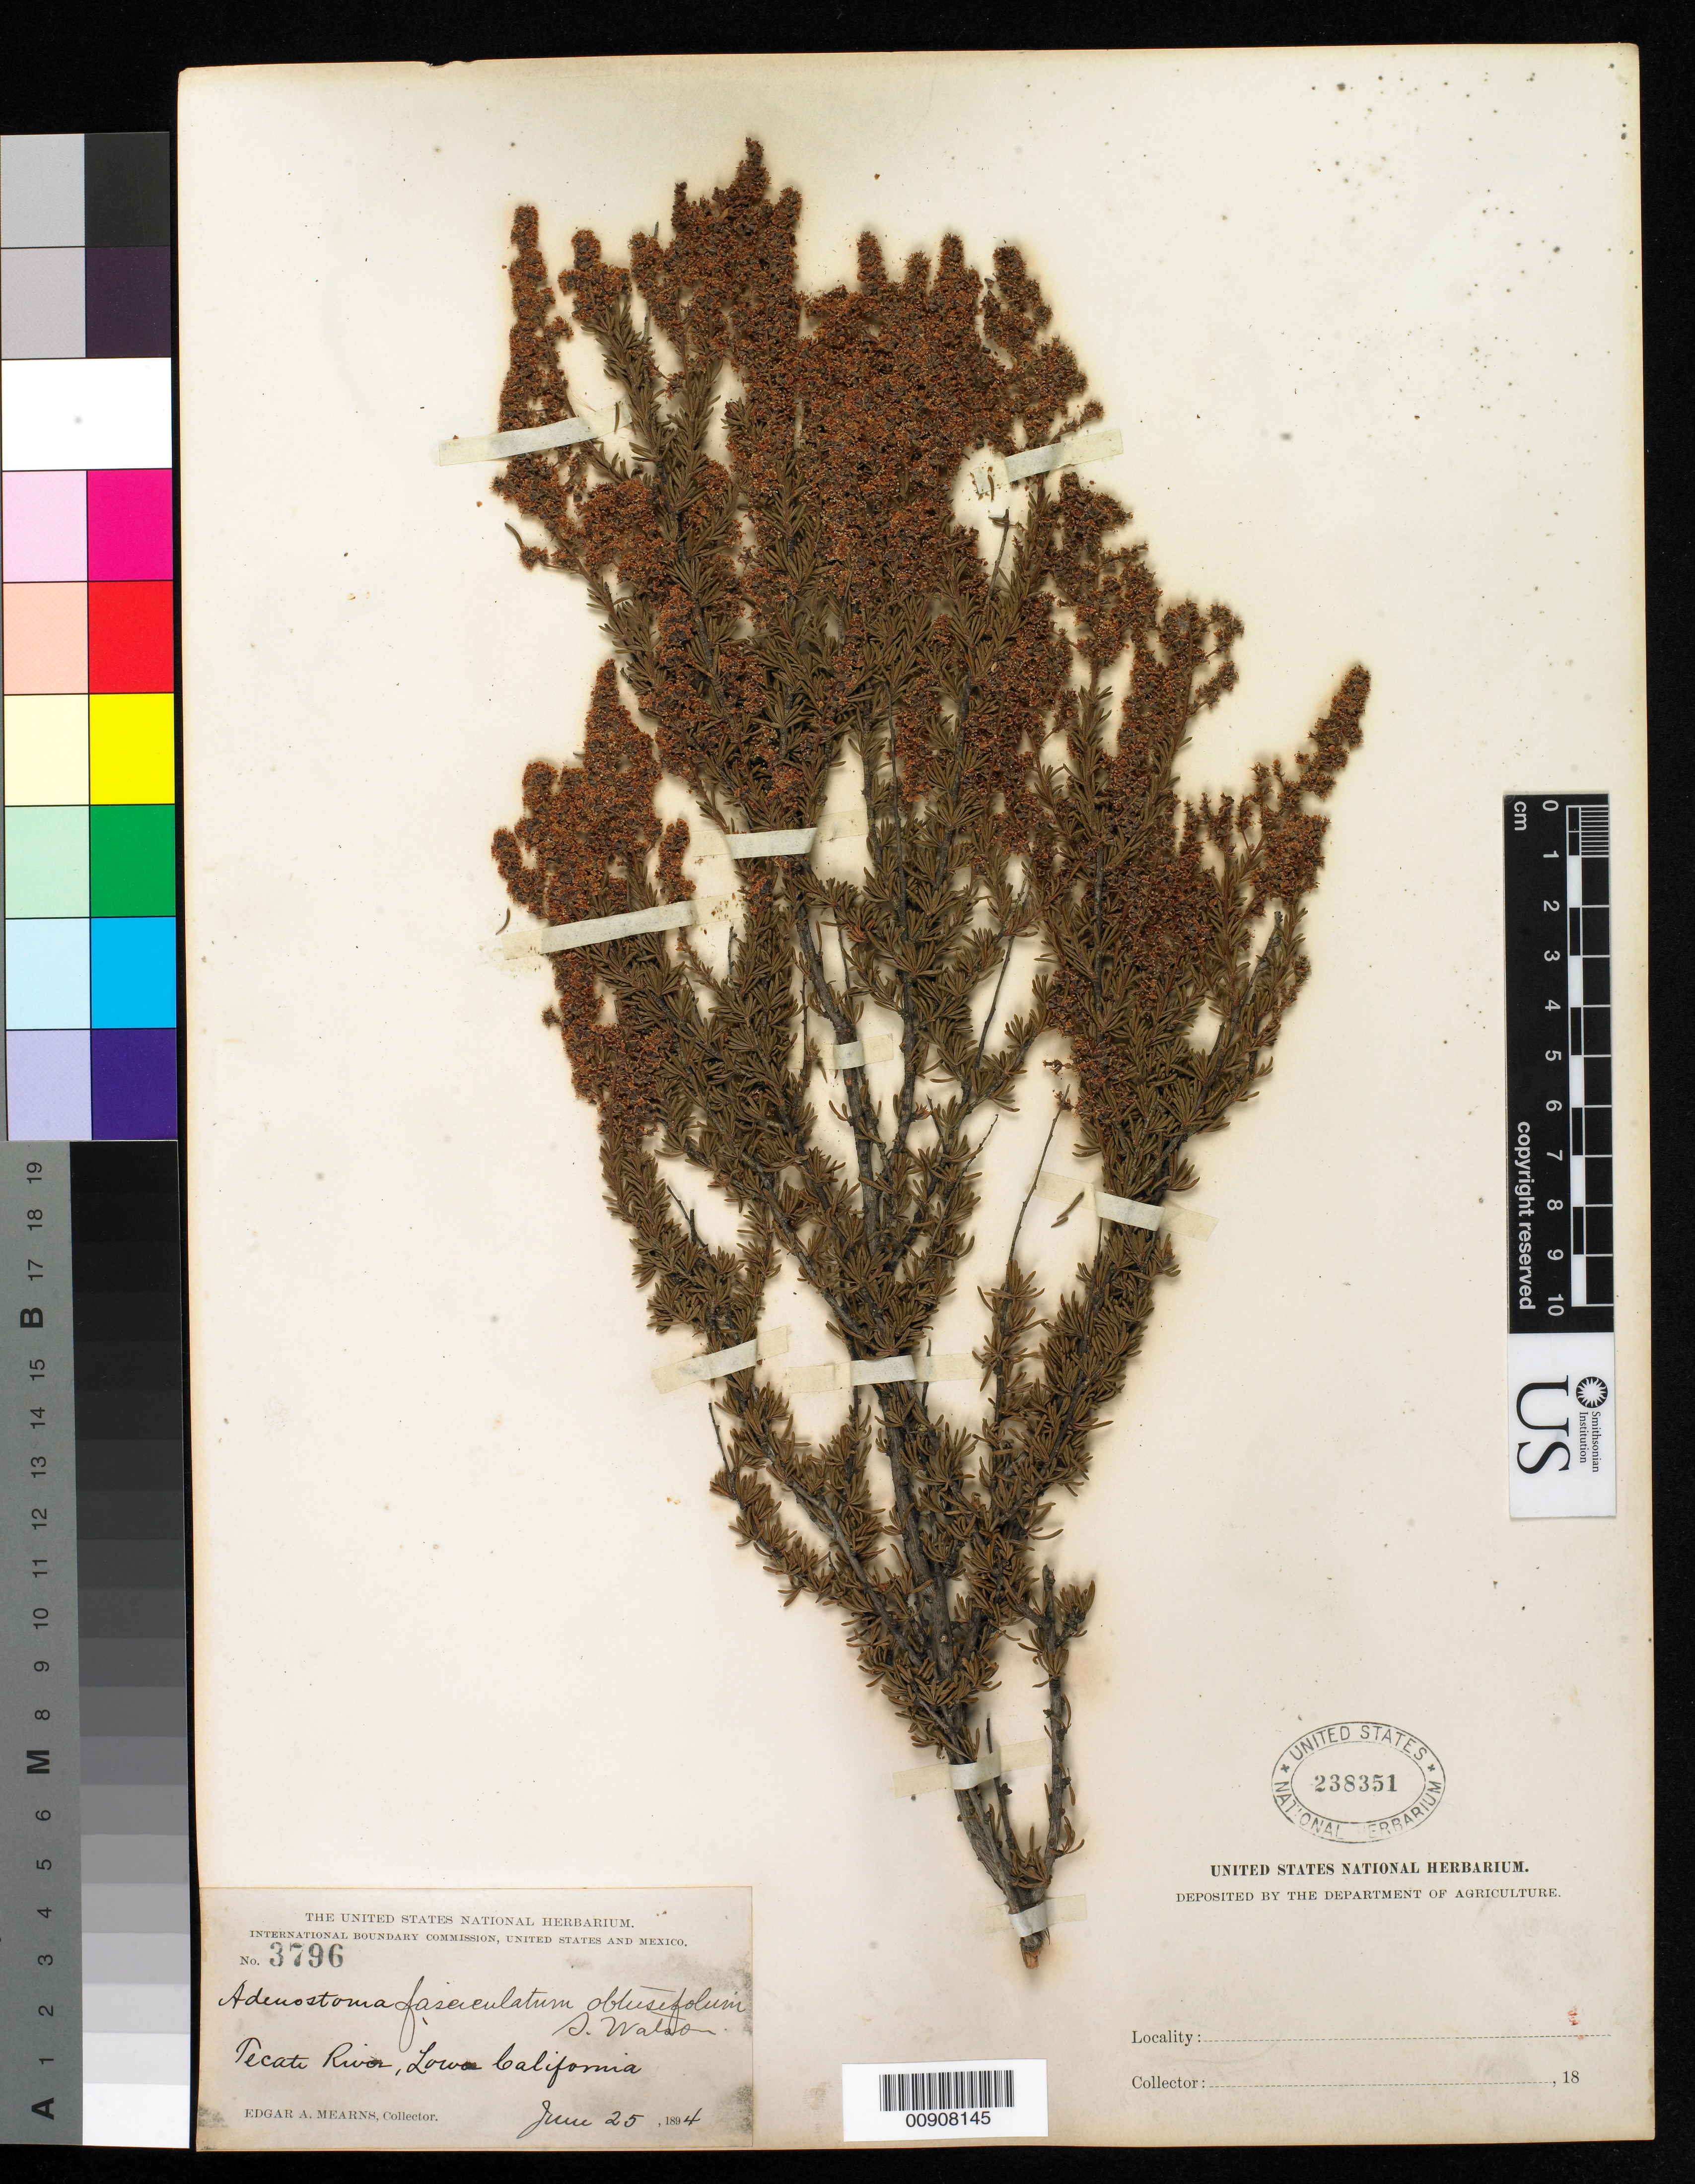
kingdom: Plantae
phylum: Tracheophyta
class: Magnoliopsida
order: Rosales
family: Rosaceae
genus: Adenostoma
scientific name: Adenostoma fasciculatum var. obtusifolium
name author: S. Watson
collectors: E. A. Mearns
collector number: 3796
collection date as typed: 25 Jun 1894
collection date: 1894-06-25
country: Mexico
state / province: Baja California Norte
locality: Tecate River, Lower California.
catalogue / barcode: US 238351